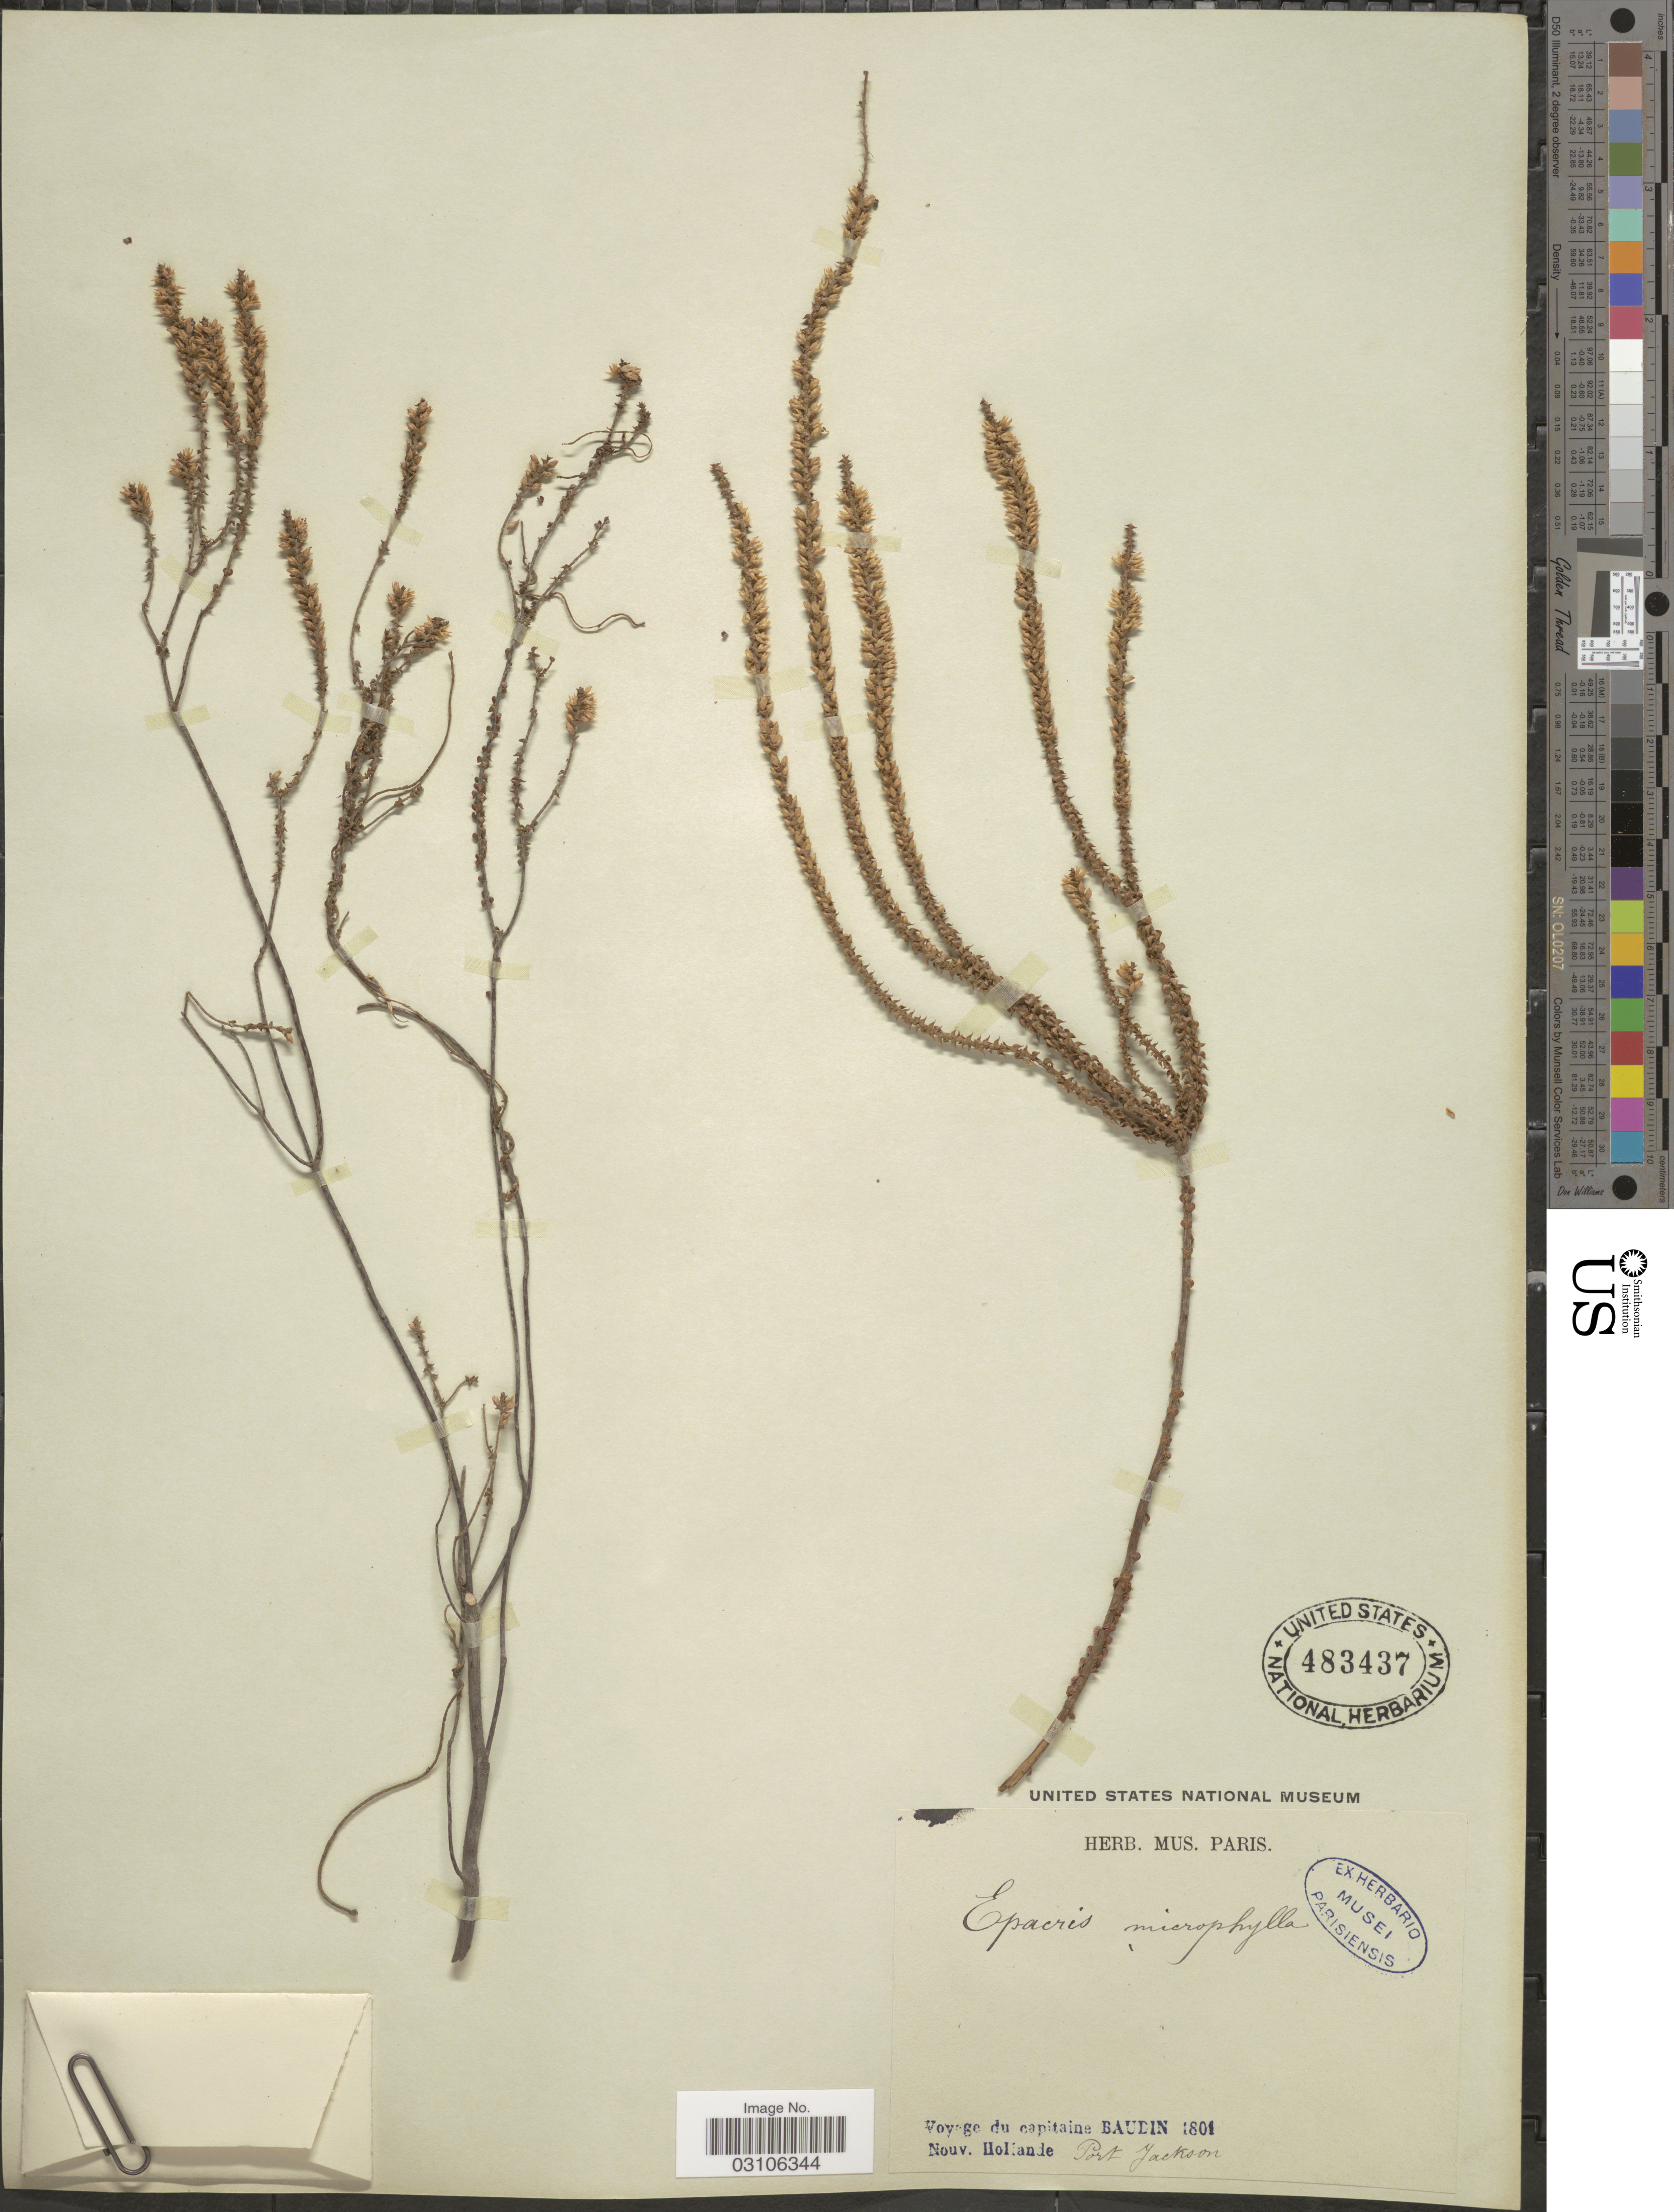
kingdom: Plantae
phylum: Tracheophyta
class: Magnoliopsida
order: Ericales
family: Ericaceae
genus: Epacris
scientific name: Epacris microphylla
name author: R. Br.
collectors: T. Baudin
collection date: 1801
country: Australia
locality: Nouv. Hollande, Port Jackson.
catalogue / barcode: US 483437